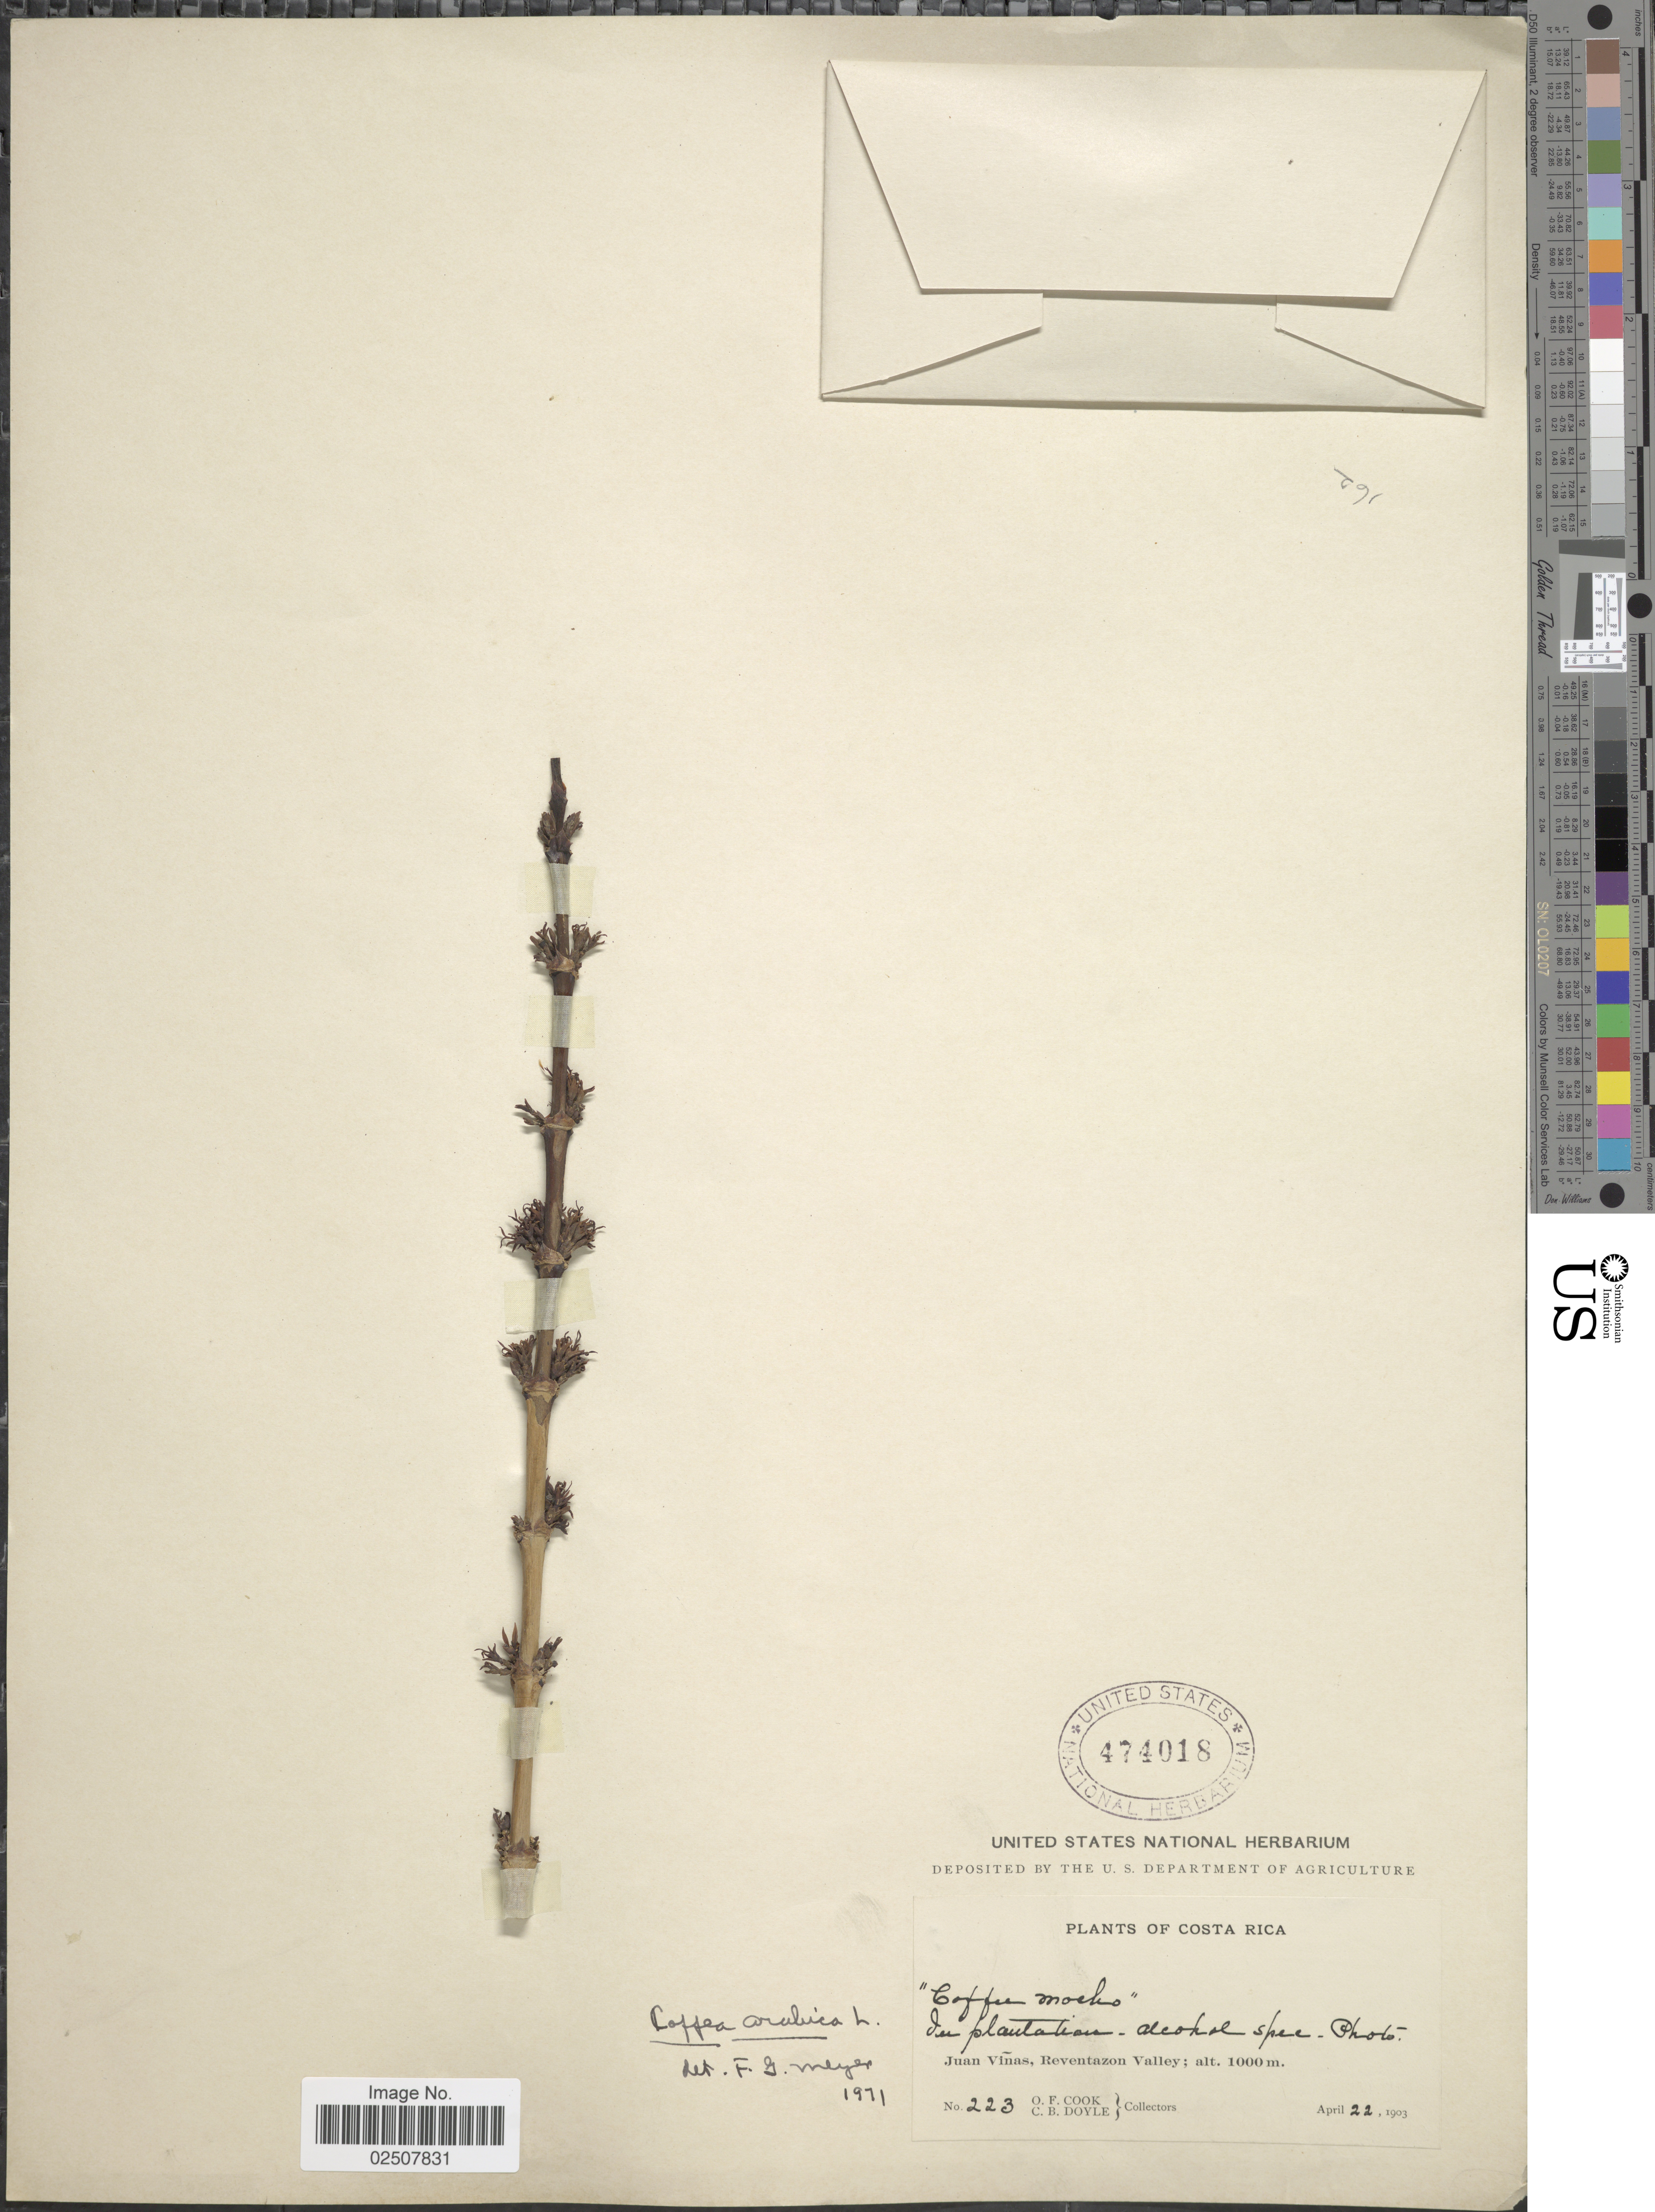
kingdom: Plantae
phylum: Tracheophyta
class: Magnoliopsida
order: Gentianales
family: Rubiaceae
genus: Coffea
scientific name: Coffea arabica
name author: L.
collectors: O. F. Cook & C. Doyle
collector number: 223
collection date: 1903-04-22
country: Costa Rica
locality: In plantation, Juan Viñas, Revetazon Valley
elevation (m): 1000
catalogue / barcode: US 474018